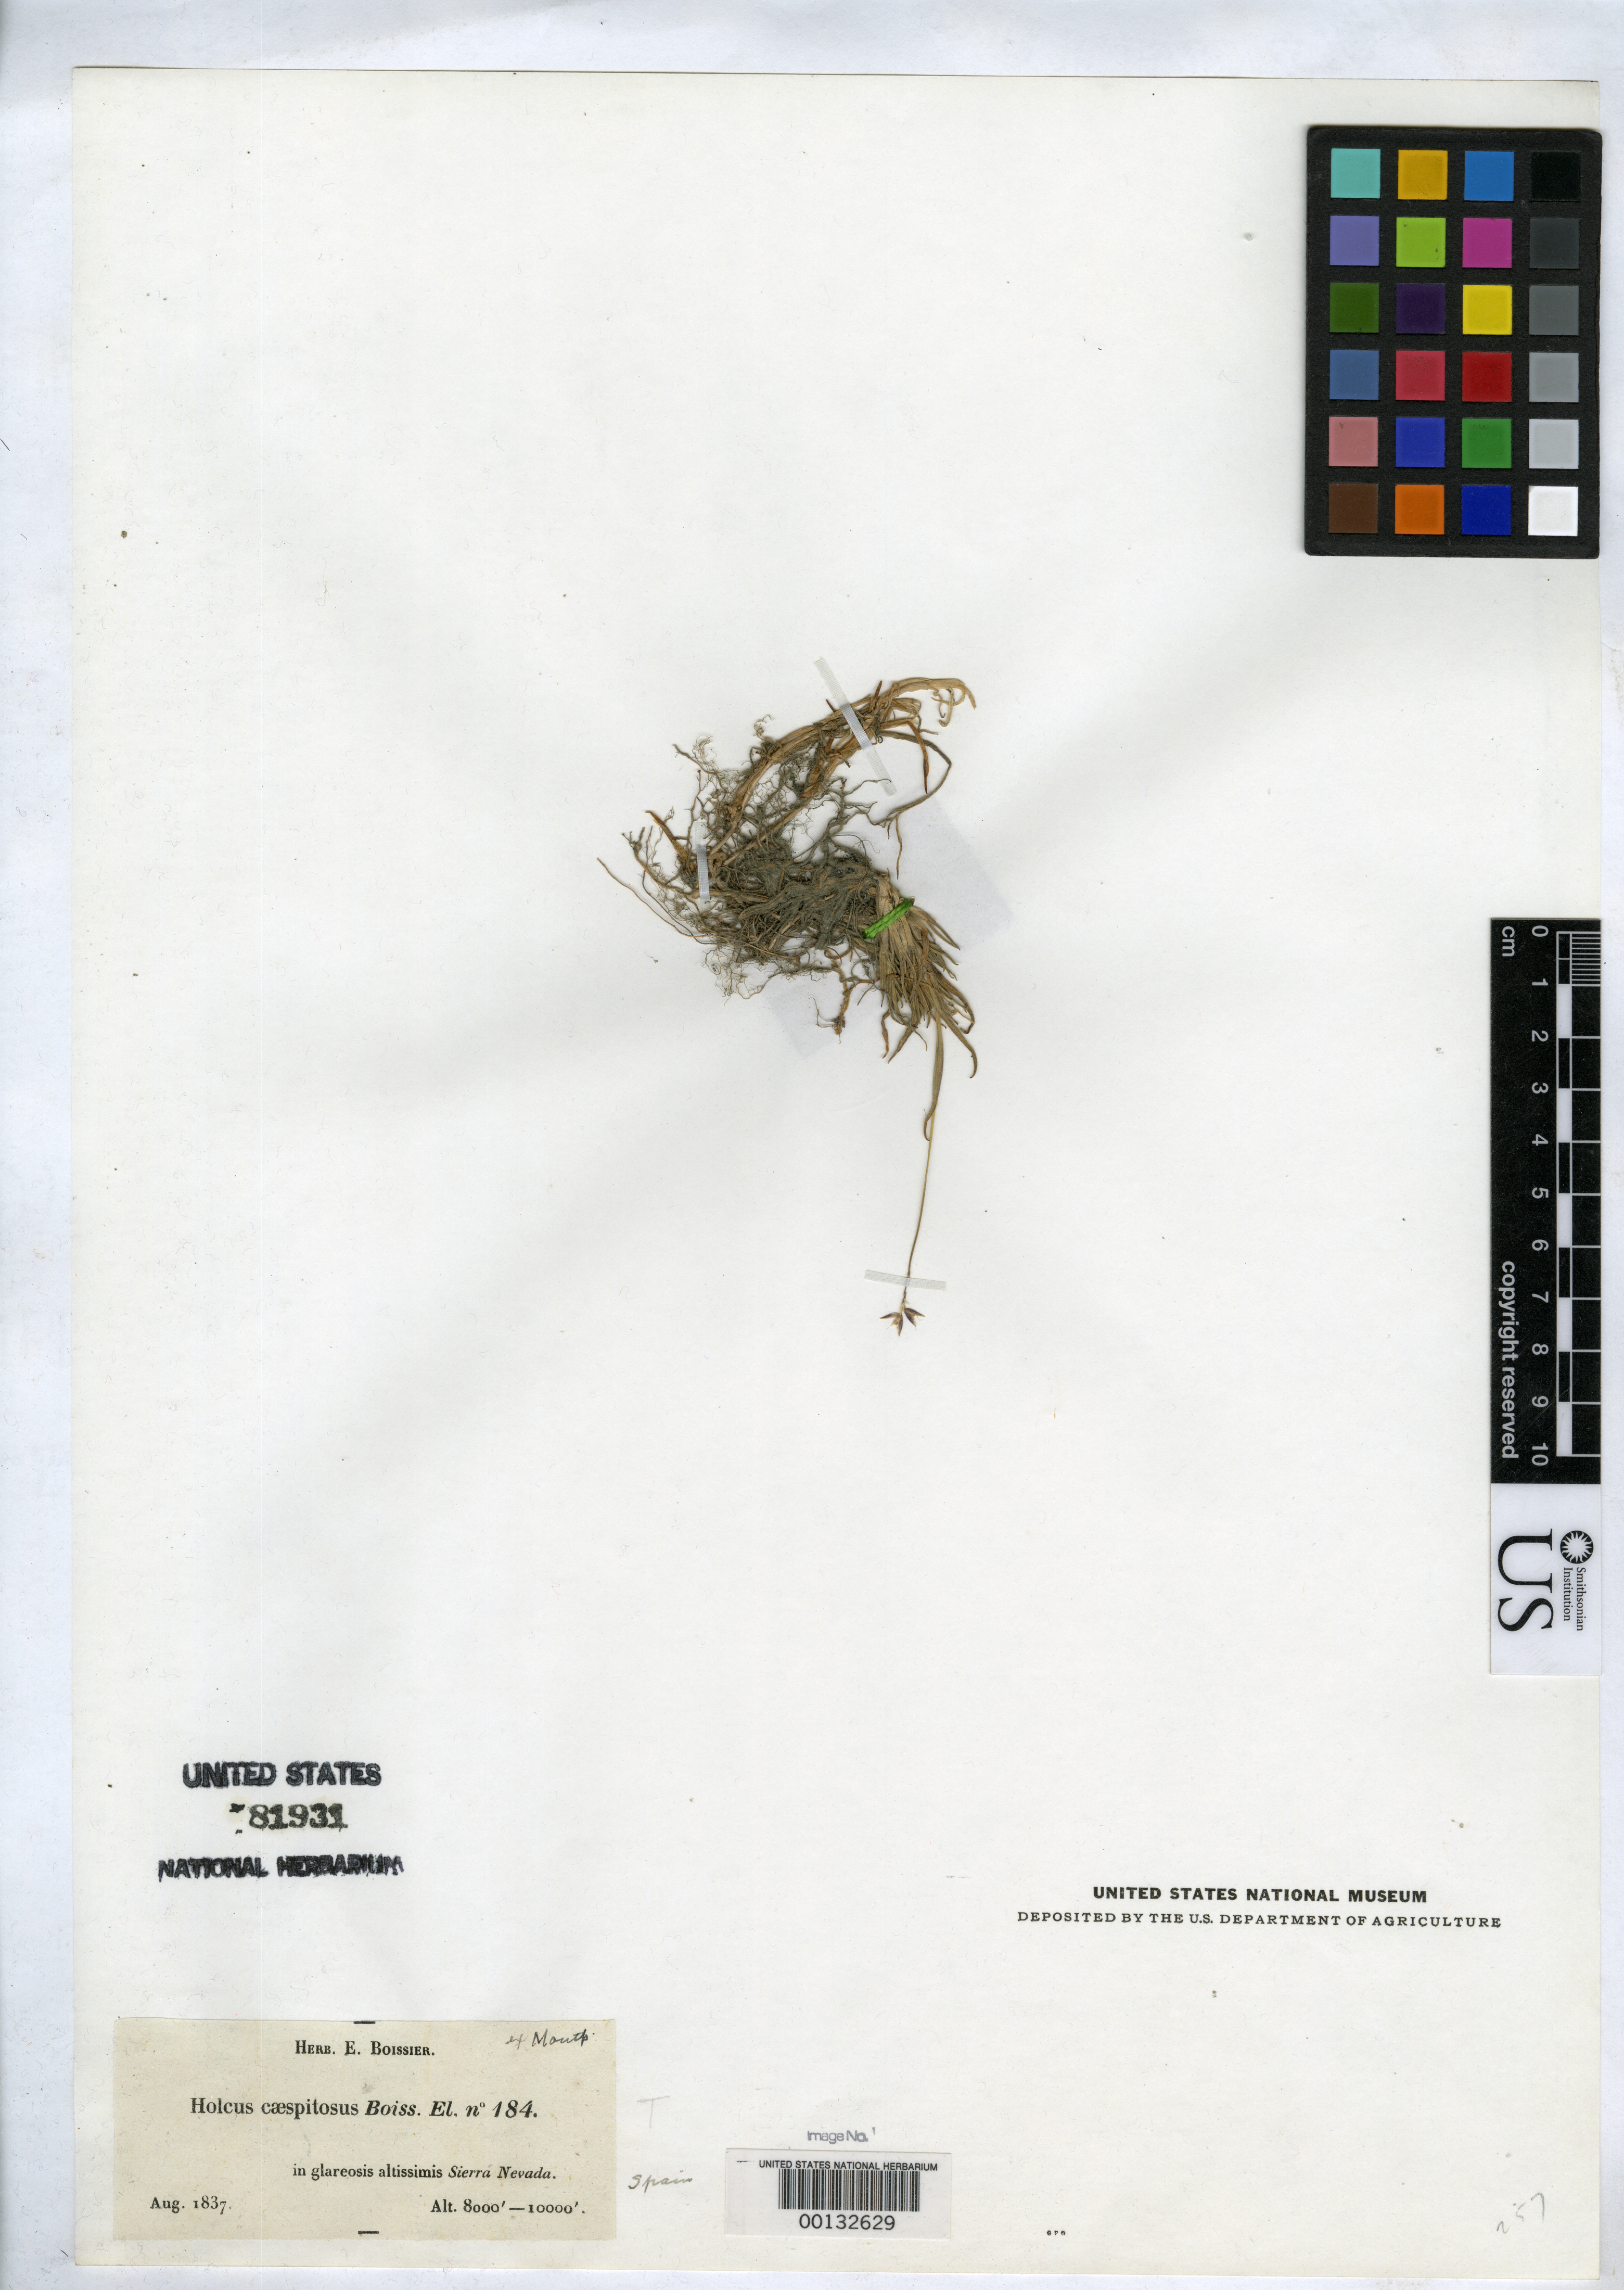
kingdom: Plantae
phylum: Tracheophyta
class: Liliopsida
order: Poales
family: Poaceae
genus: Holcus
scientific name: Holcus caespitosus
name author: Boiss.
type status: Isotype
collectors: P. Boissier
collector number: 184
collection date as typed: Aug 1837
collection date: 1837-08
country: Spain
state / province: Andalucia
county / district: Almeria / Granada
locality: Sierra Nevada.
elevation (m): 2438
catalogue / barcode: US 81931